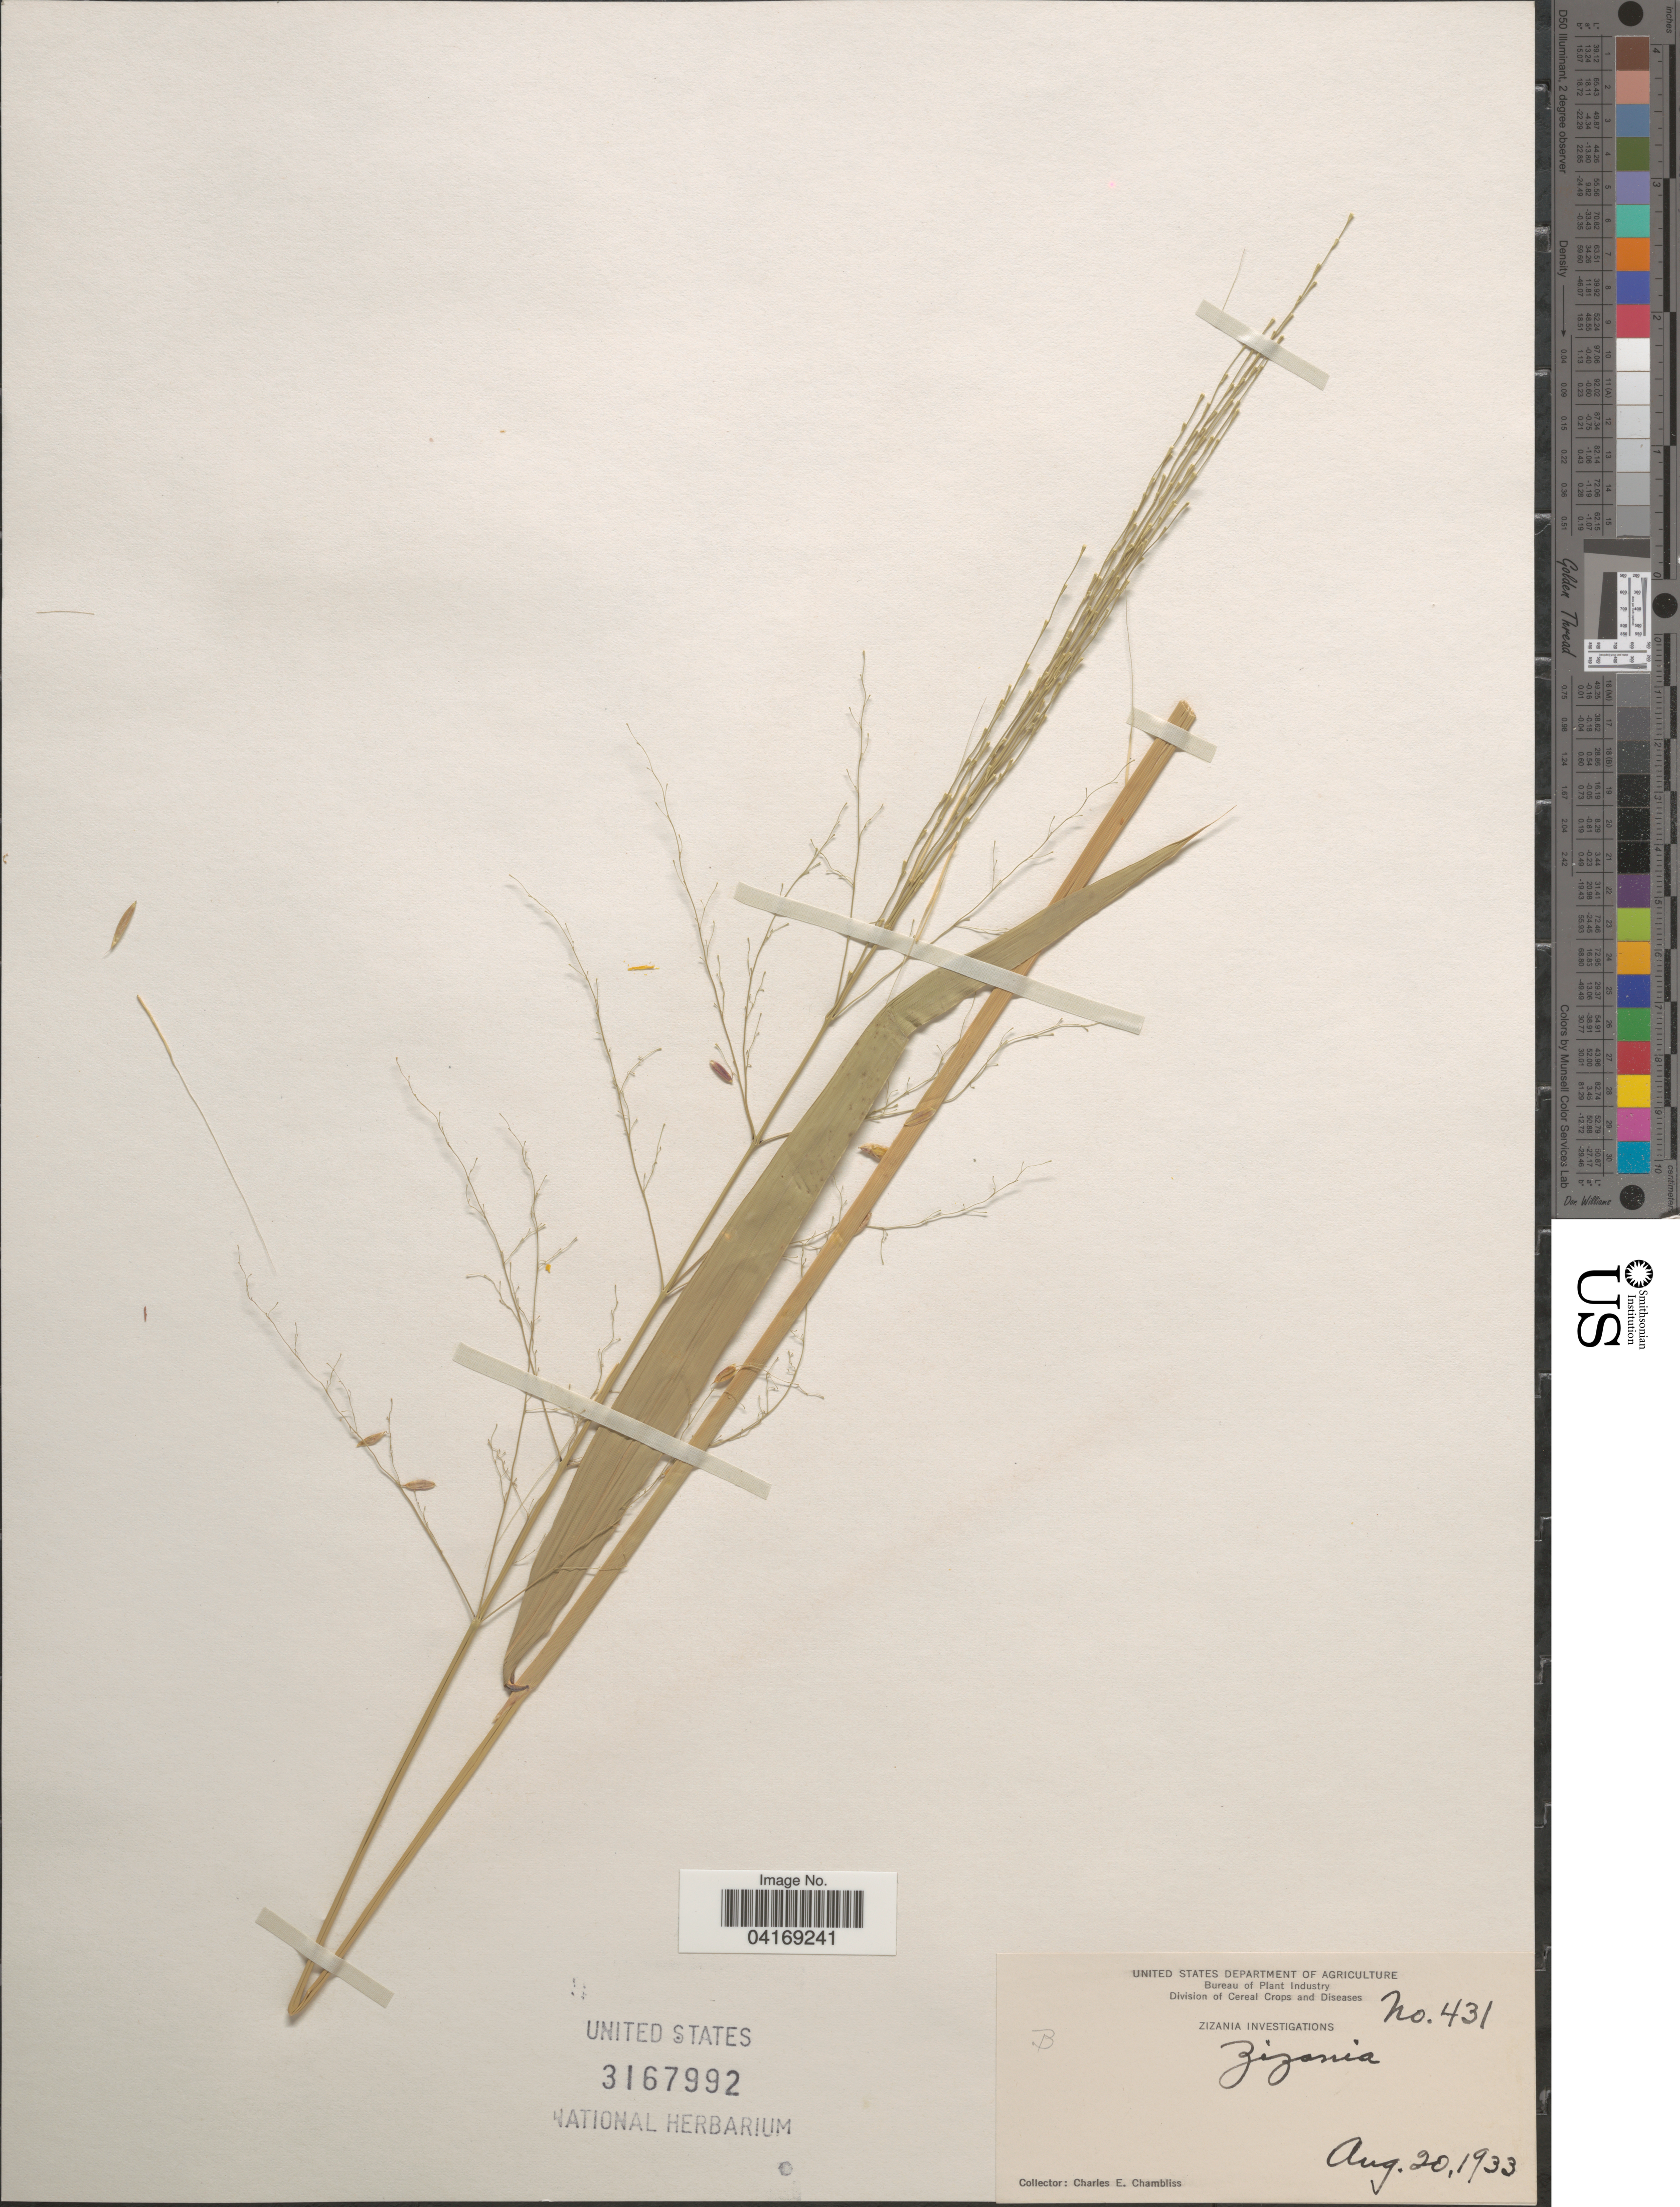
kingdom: Plantae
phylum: Tracheophyta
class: Liliopsida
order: Poales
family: Poaceae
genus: Zizania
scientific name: Zizania sp.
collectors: C. Chambliss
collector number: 431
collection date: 1933-08-20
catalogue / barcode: US 3167992